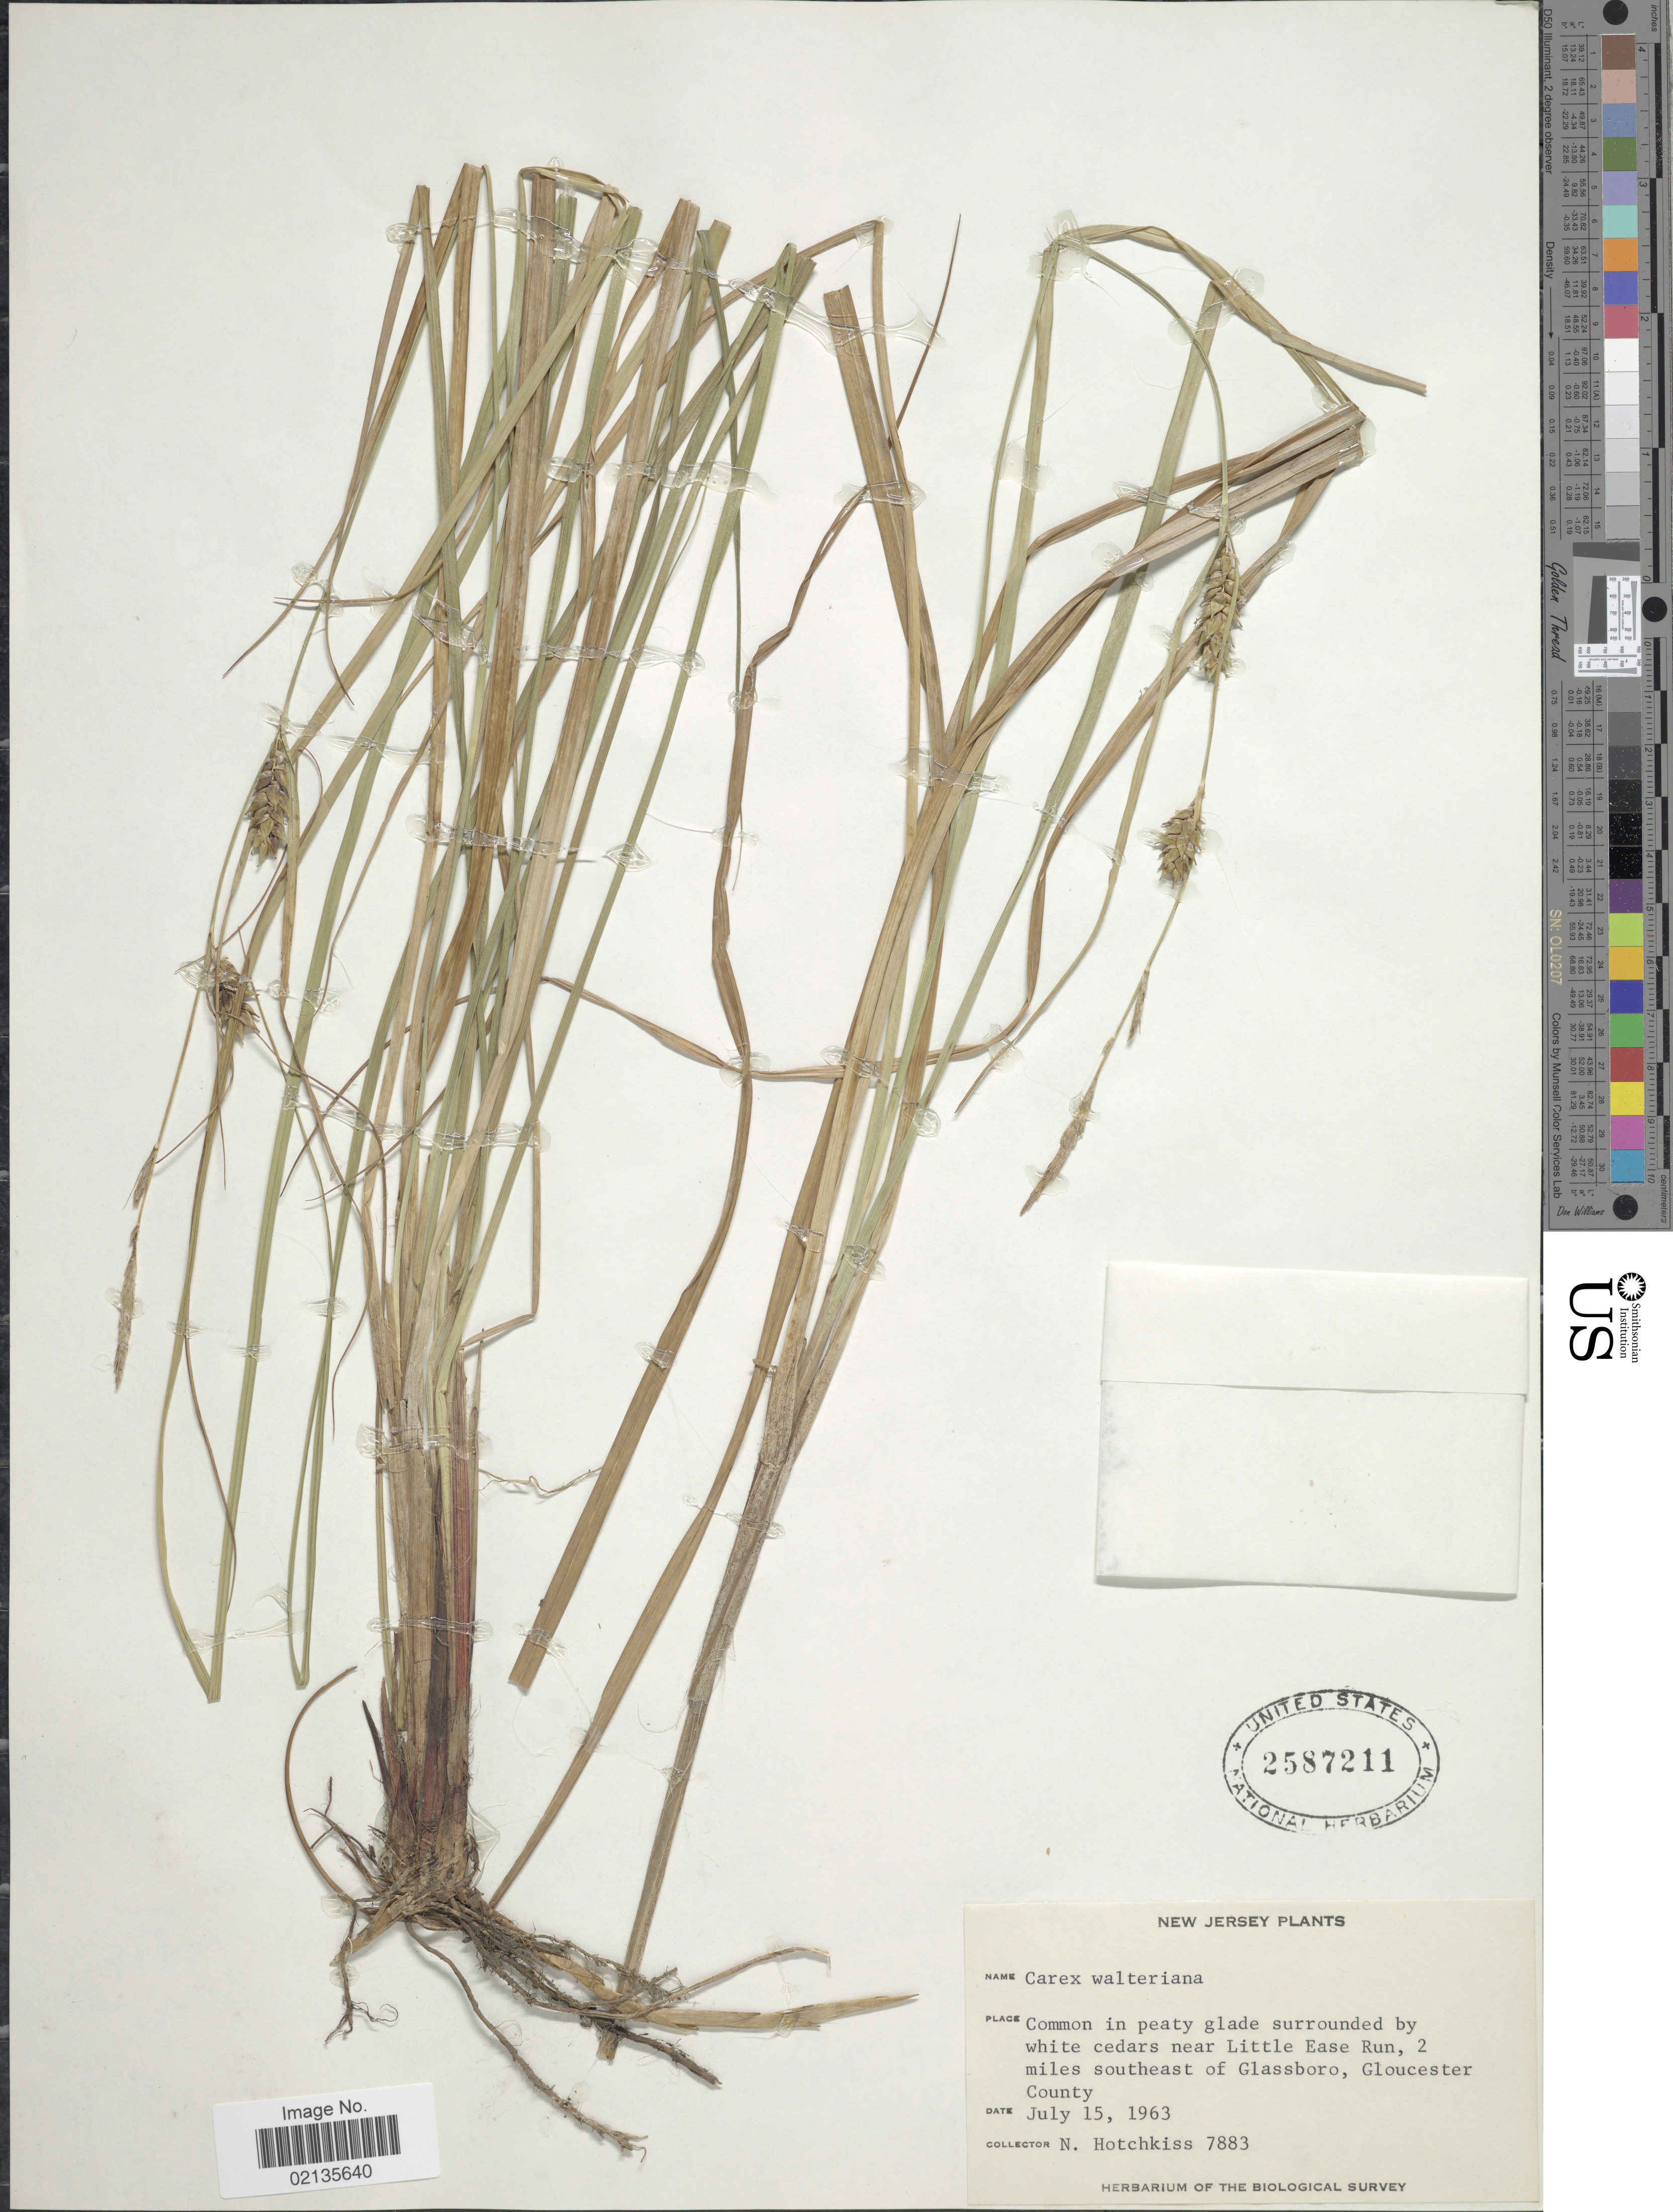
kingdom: Plantae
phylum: Tracheophyta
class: Liliopsida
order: Poales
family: Cyperaceae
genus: Carex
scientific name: Carex striata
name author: Michx.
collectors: N. Hotchkiss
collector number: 7883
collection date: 1963-07-15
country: United States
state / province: New Jersey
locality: Near Little Ease Run, 2 miles southeast of Glassboro, Gloucester County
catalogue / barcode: US 2587211